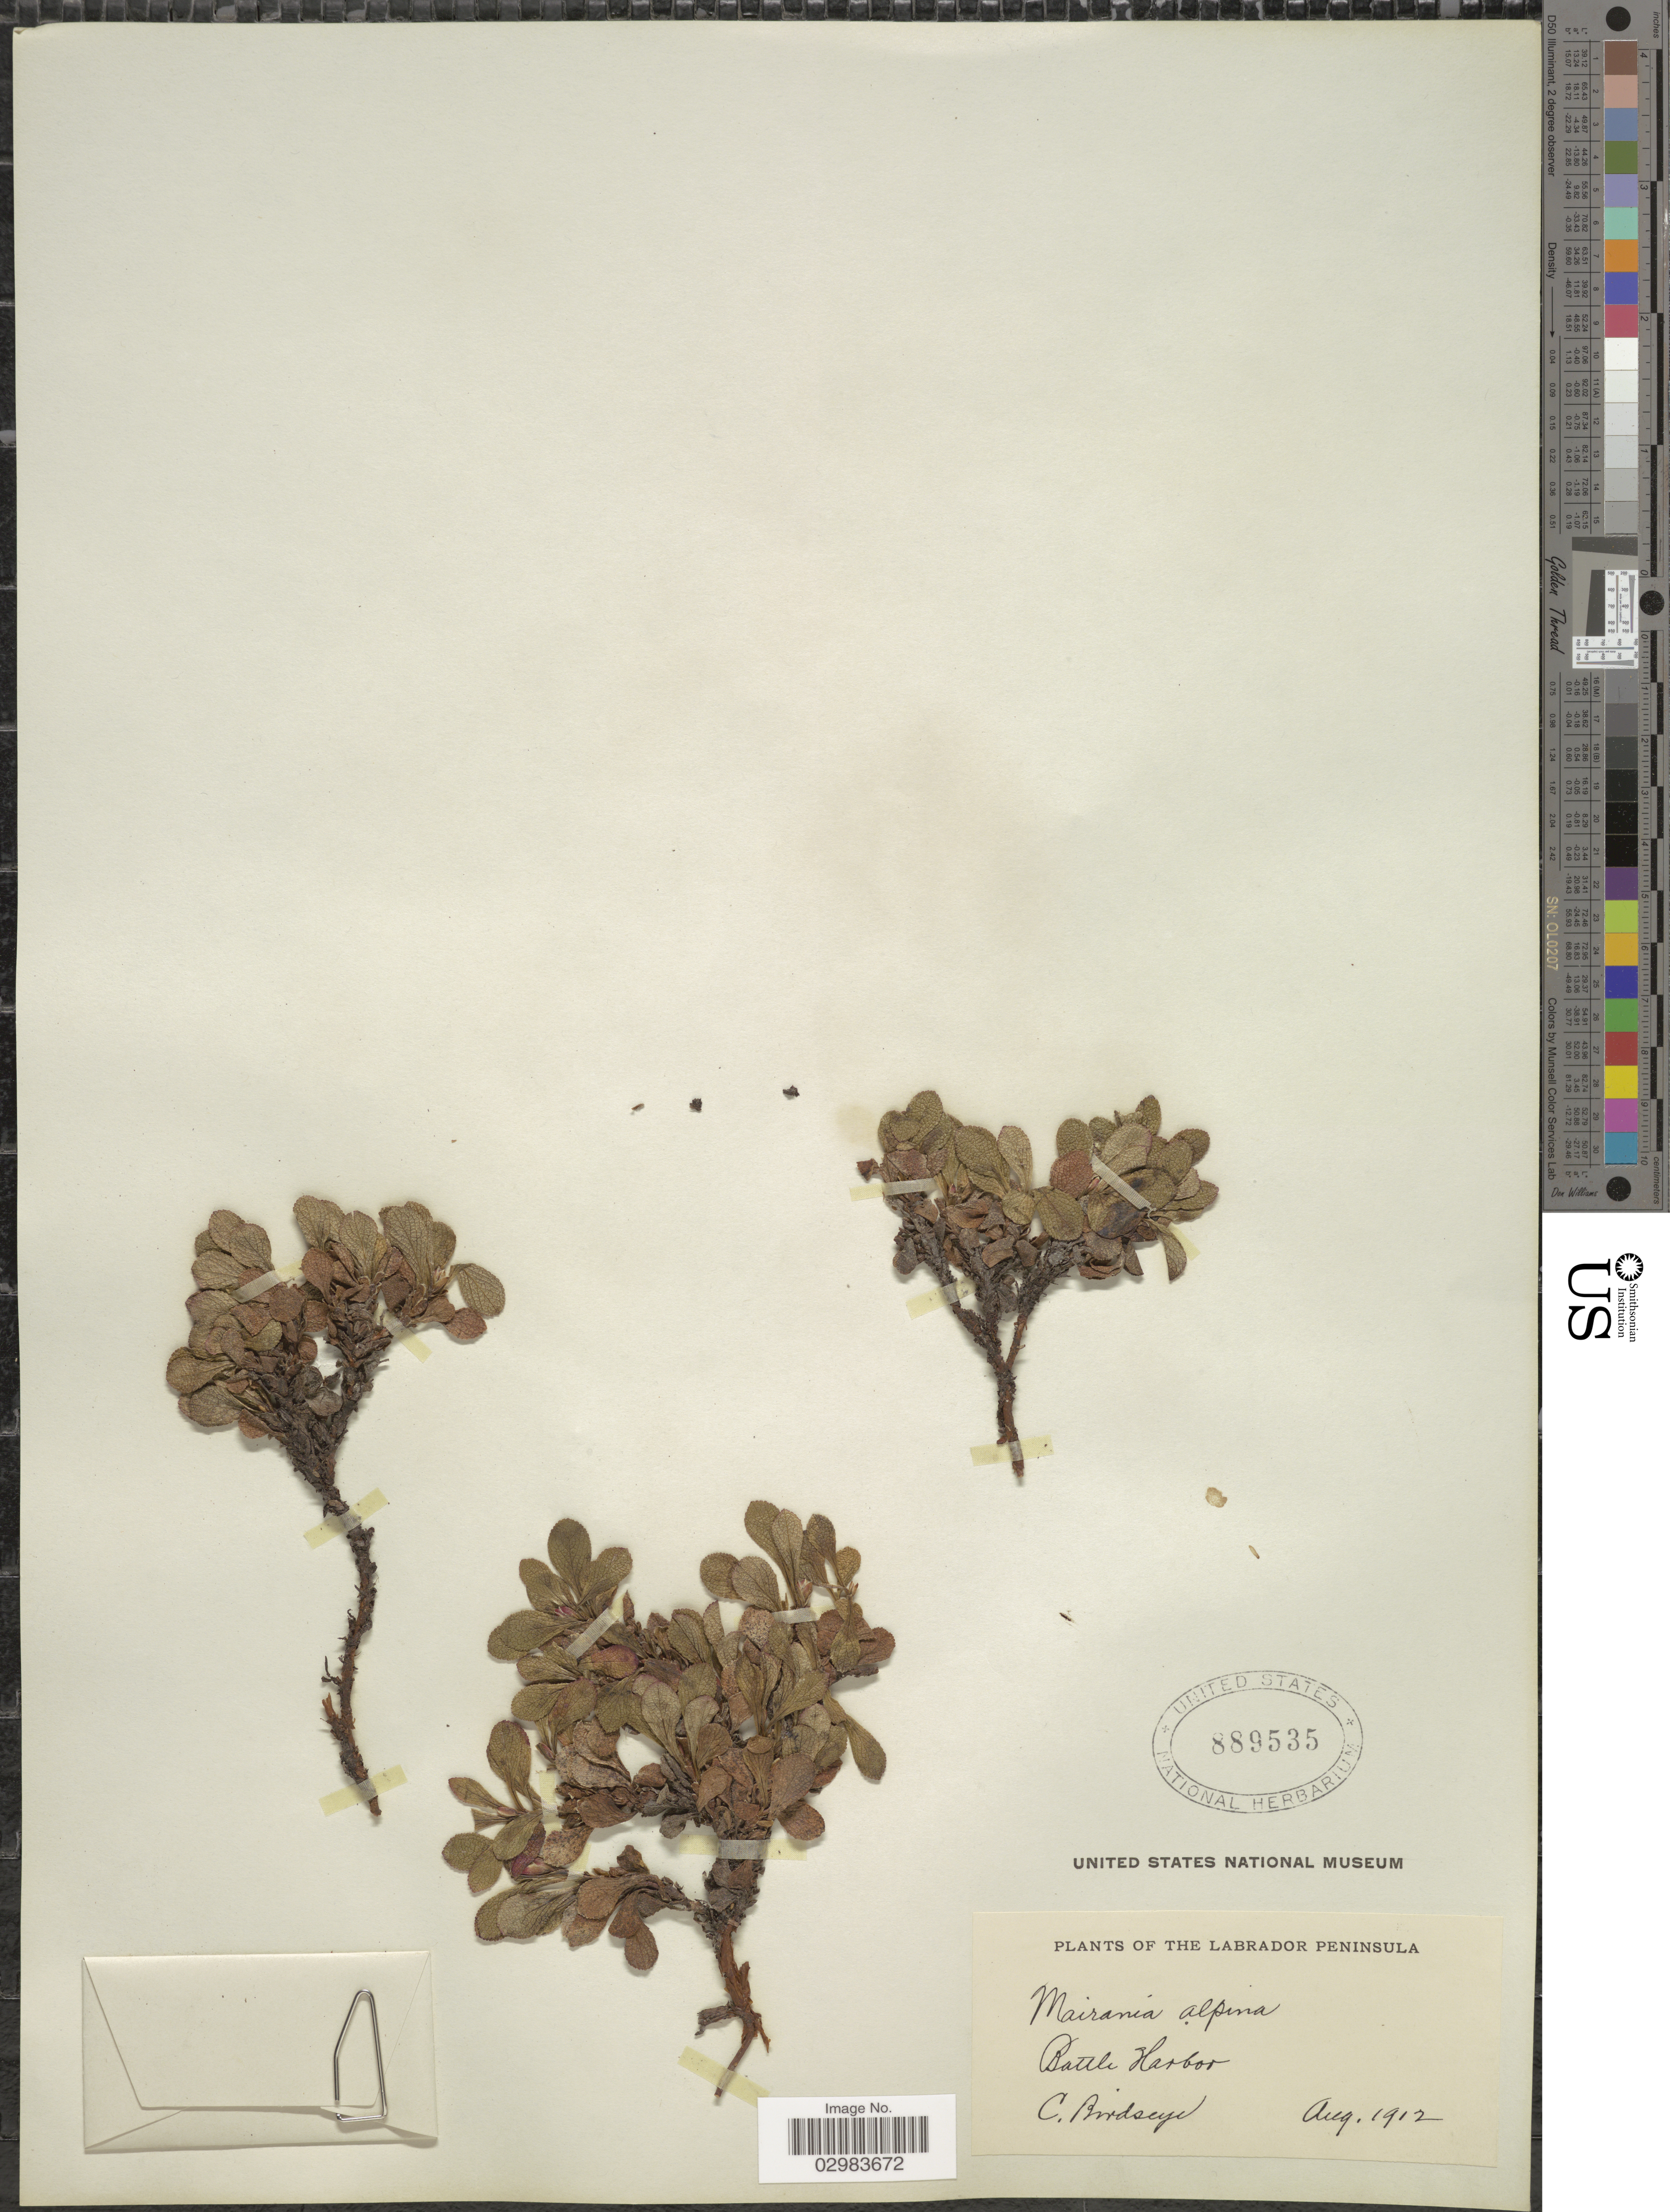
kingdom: Plantae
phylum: Tracheophyta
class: Magnoliopsida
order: Ericales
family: Ericaceae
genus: Arctostaphylos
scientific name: Arctostaphylos alpina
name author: (L.) Spreng.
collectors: C. Birdseye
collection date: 1912-08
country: Canada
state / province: Newfoundland and Labrador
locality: Labrador Peninsula. Battle Harbor.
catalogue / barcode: US 889535